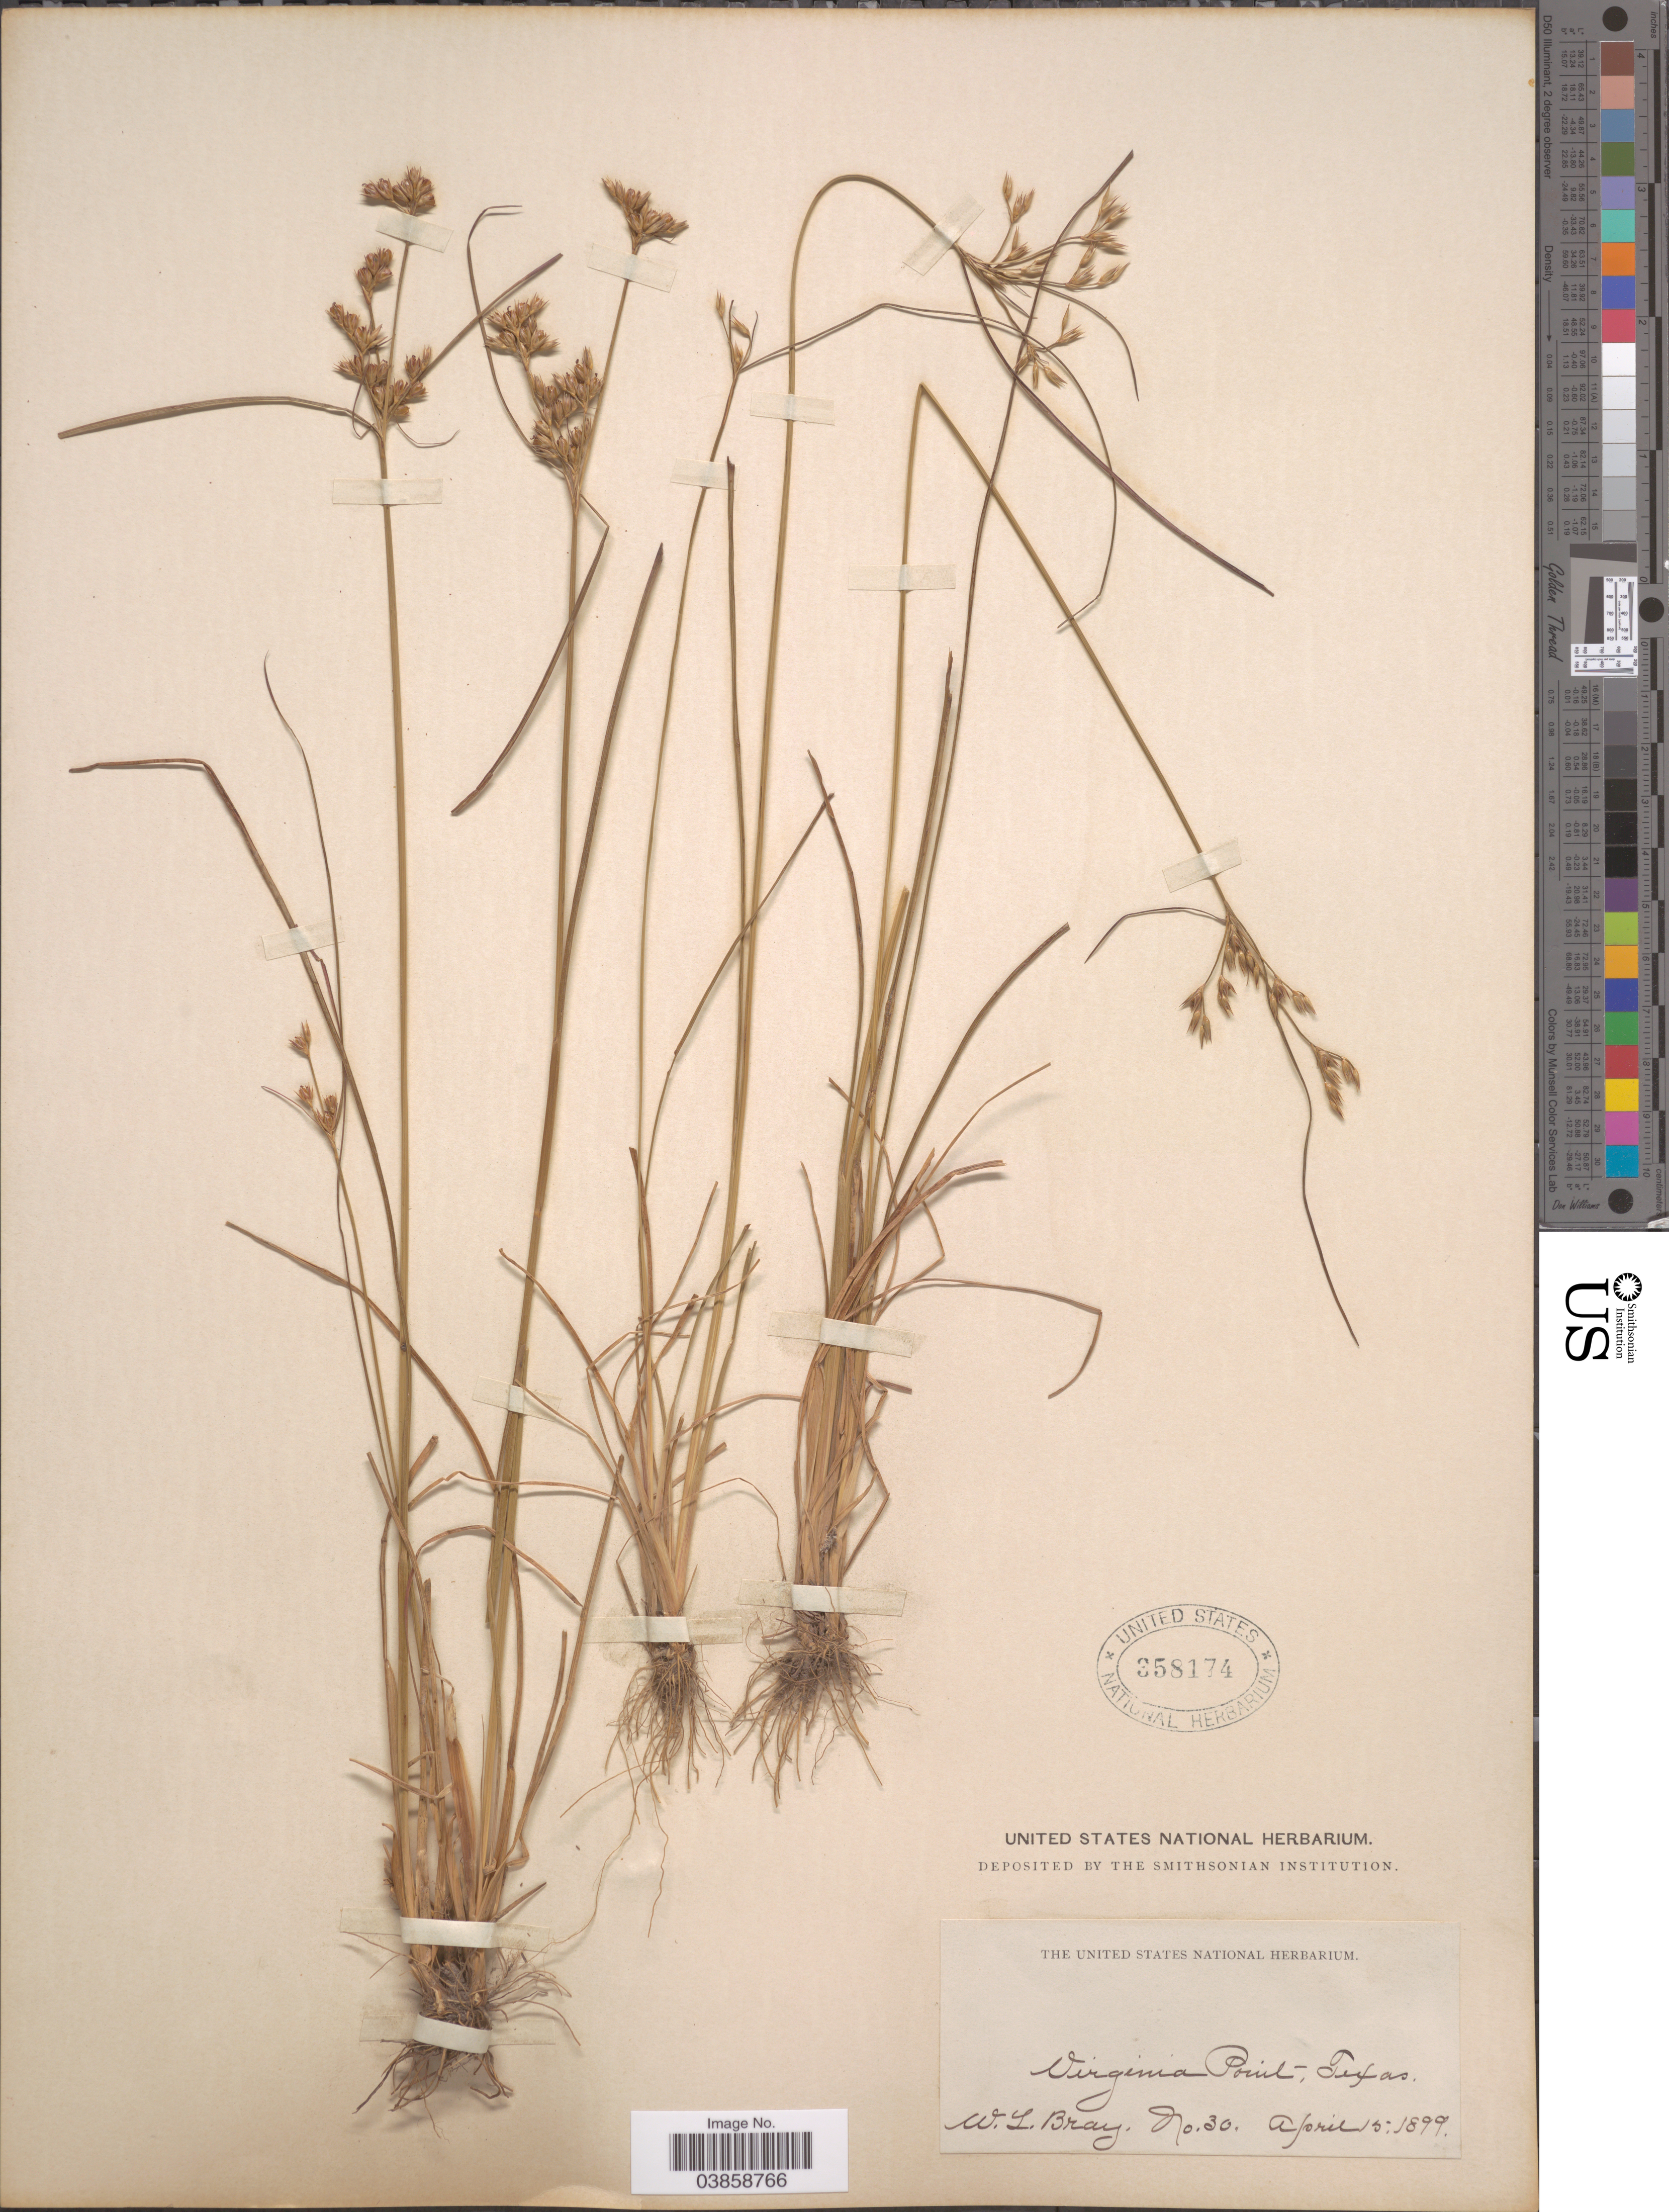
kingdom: Plantae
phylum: Tracheophyta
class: Liliopsida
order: Poales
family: Juncaceae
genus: Juncus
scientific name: Juncus sp.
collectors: W. L. Bray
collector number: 30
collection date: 1899-04-15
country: United States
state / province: Texas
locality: Virginia Point.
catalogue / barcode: US 358174